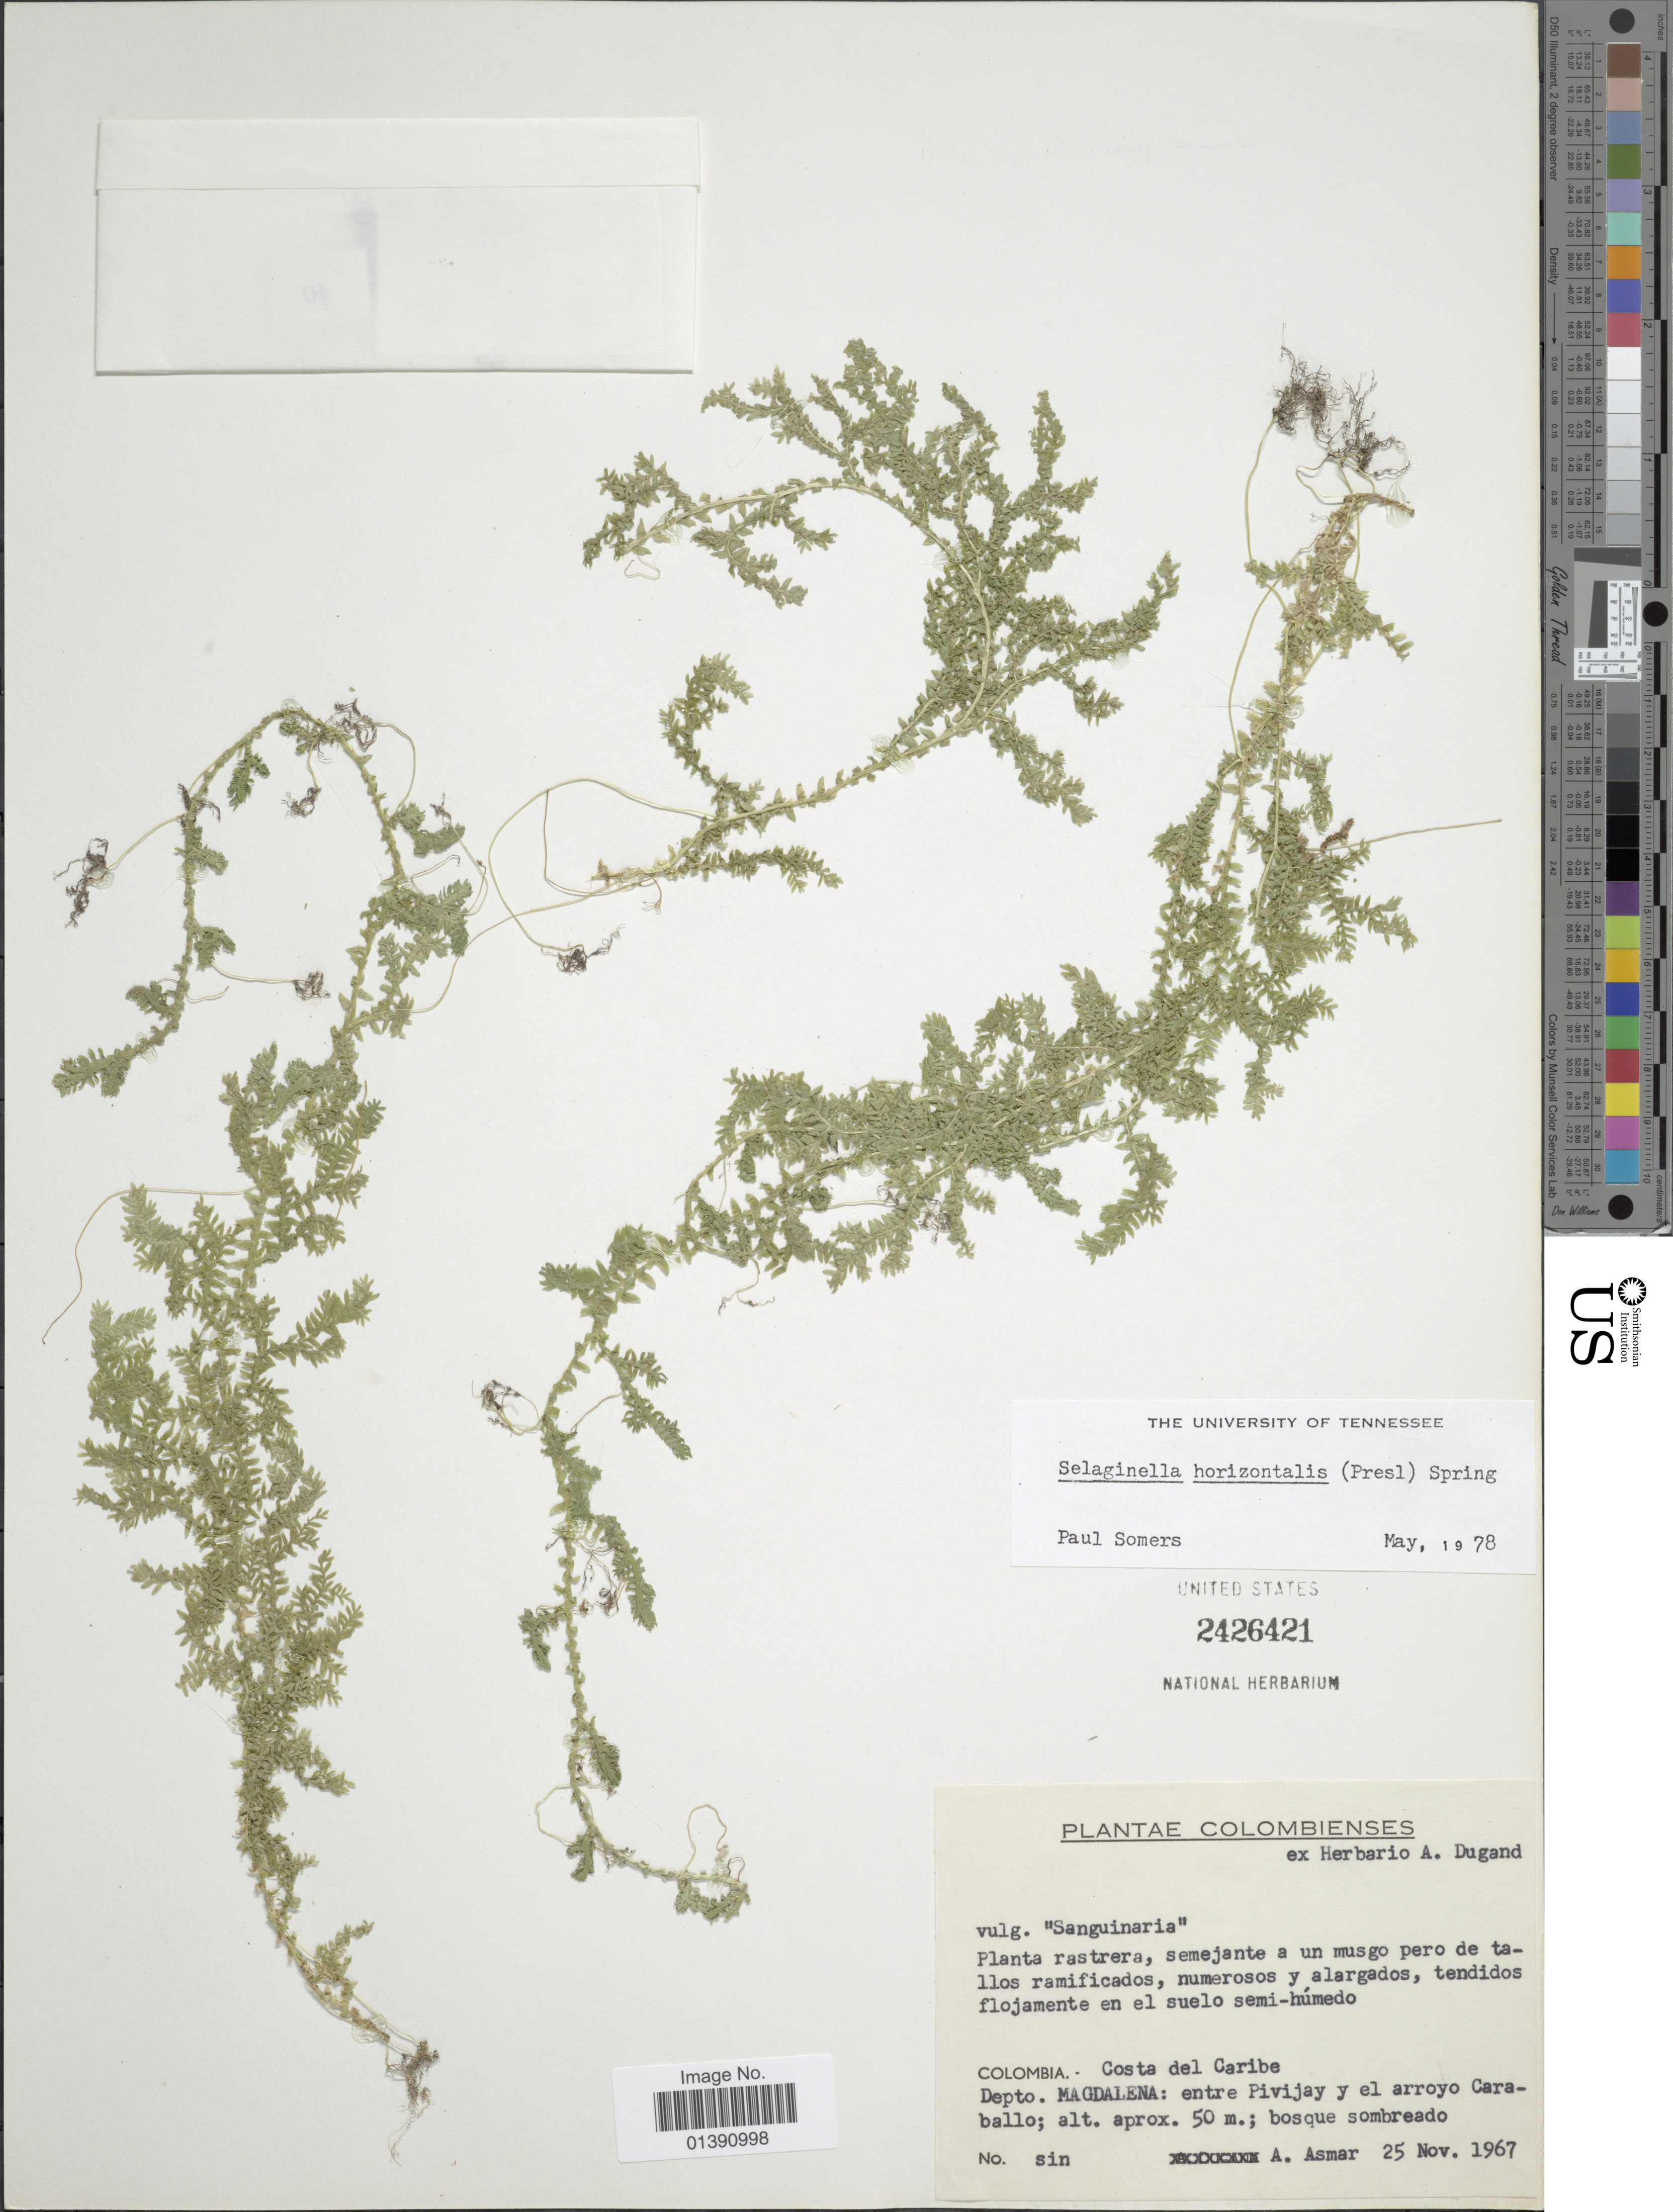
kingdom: Plantae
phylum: Tracheophyta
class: Lycopodiopsida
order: Selaginellales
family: Selaginellaceae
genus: Selaginella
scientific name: Selaginella horizontalis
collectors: A. Asmar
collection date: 1967-11-25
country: Colombia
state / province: Magdalena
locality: Costa del Caribe, Depto Magdalena: entre Pivijay y el arroyo Carraballo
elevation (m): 50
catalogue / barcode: US 2426421